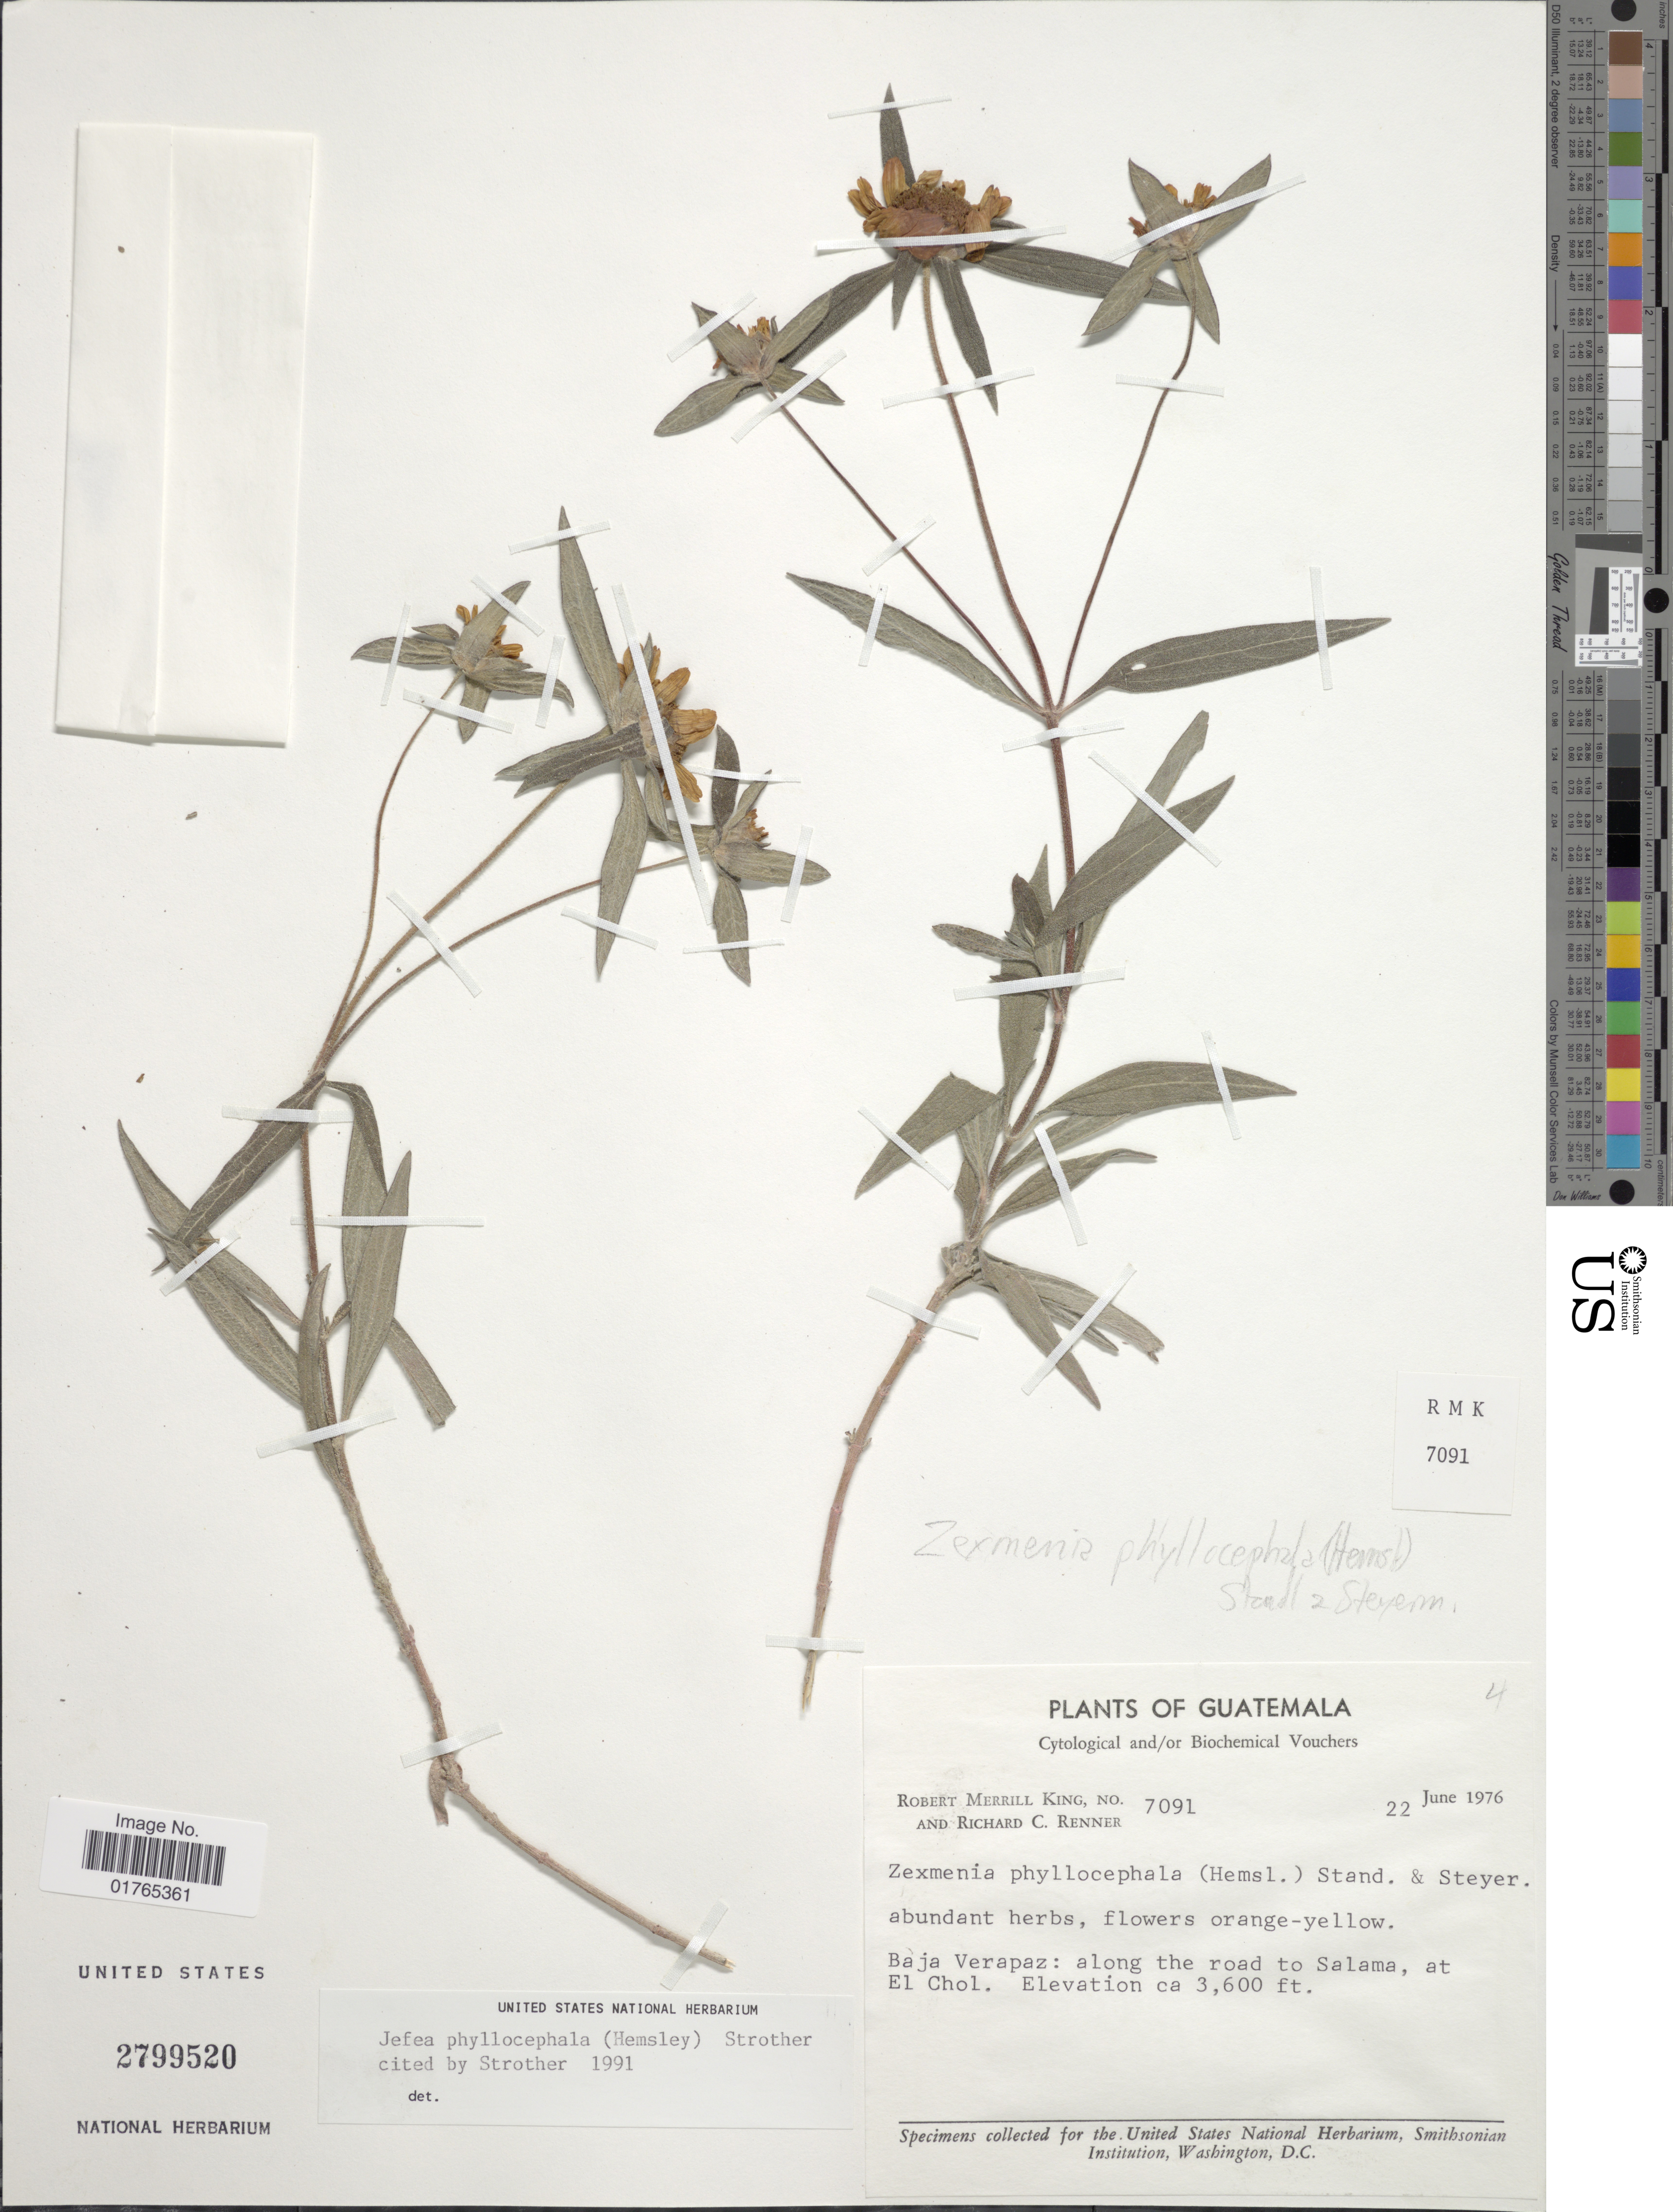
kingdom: Plantae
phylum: Tracheophyta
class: Magnoliopsida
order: Asterales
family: Asteraceae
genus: Jefea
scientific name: Jefea phyllocephala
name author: (Hemsl.) Strother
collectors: R. M. King & R. C. Renner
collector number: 7091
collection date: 1976-06-22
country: Guatemala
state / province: Baja Verapaz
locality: Along the road to Salama, at El Chol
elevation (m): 1097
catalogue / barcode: US 2799520